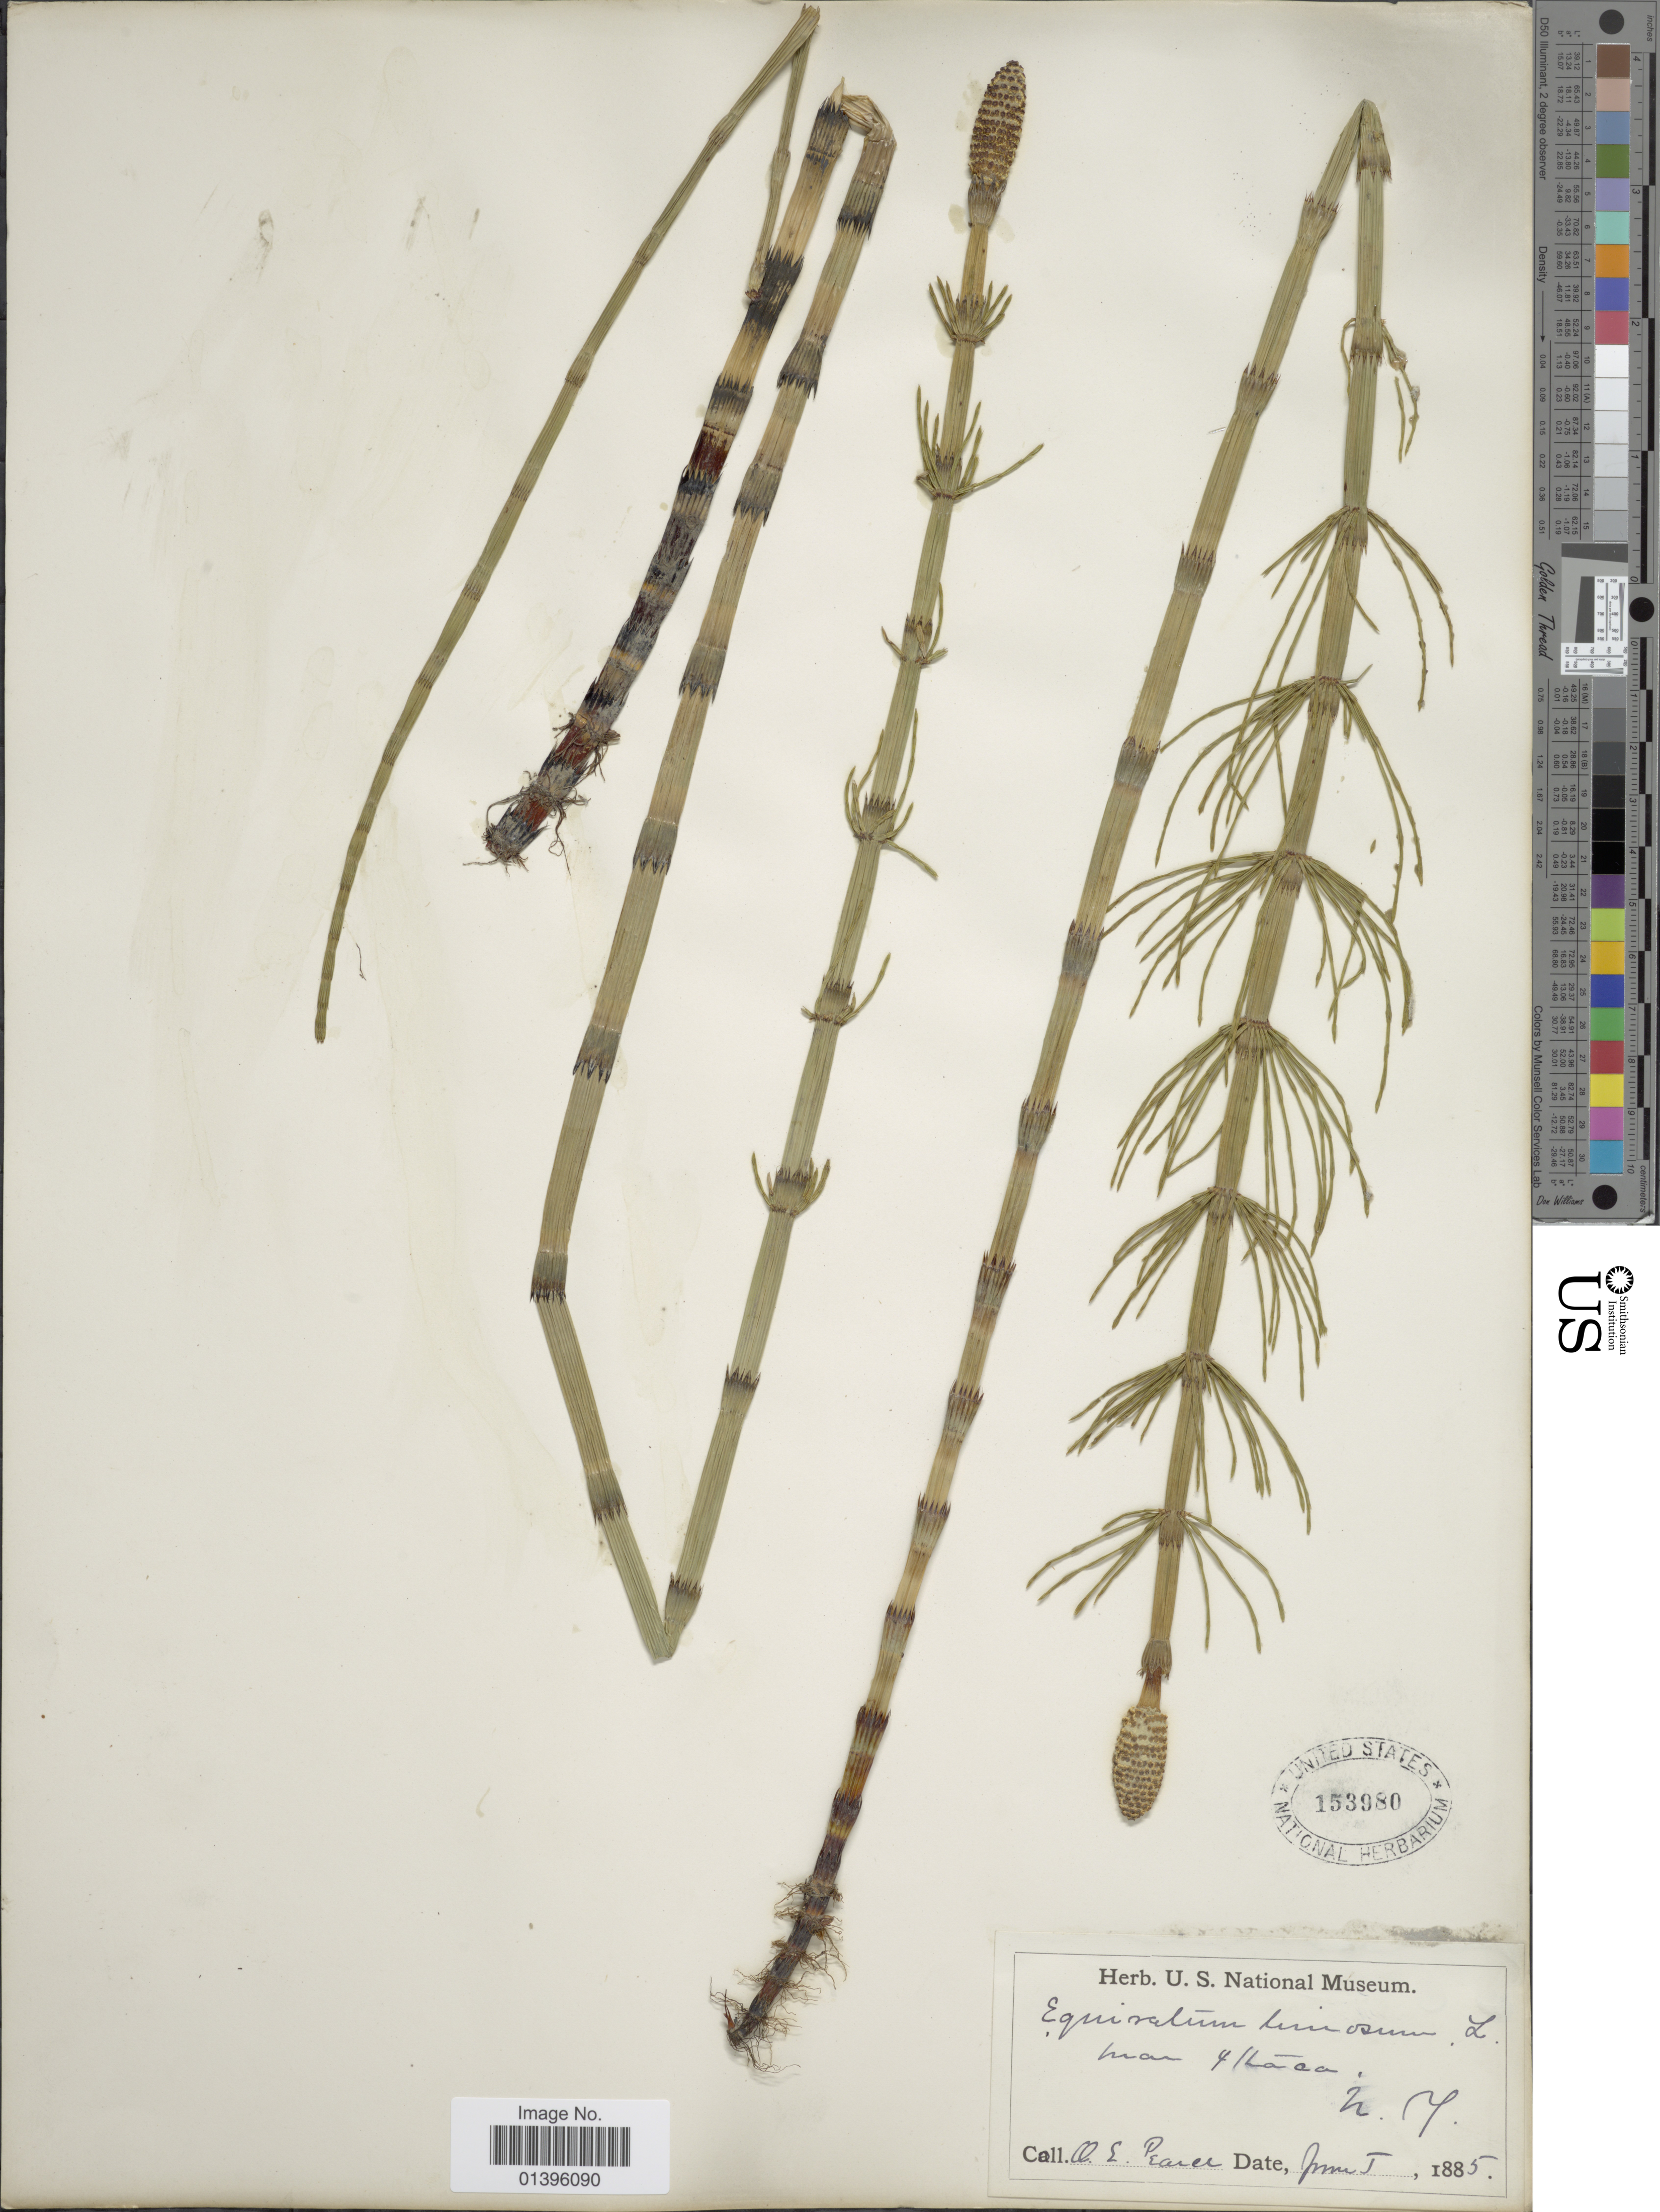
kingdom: Plantae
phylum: Tracheophyta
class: Polypodiopsida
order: Equisetales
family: Equisetaceae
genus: Equisetum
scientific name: Equisetum fluviatile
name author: L.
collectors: O. Pearer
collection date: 1885-06-05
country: United States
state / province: New York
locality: Near Ithaca.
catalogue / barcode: US 153980